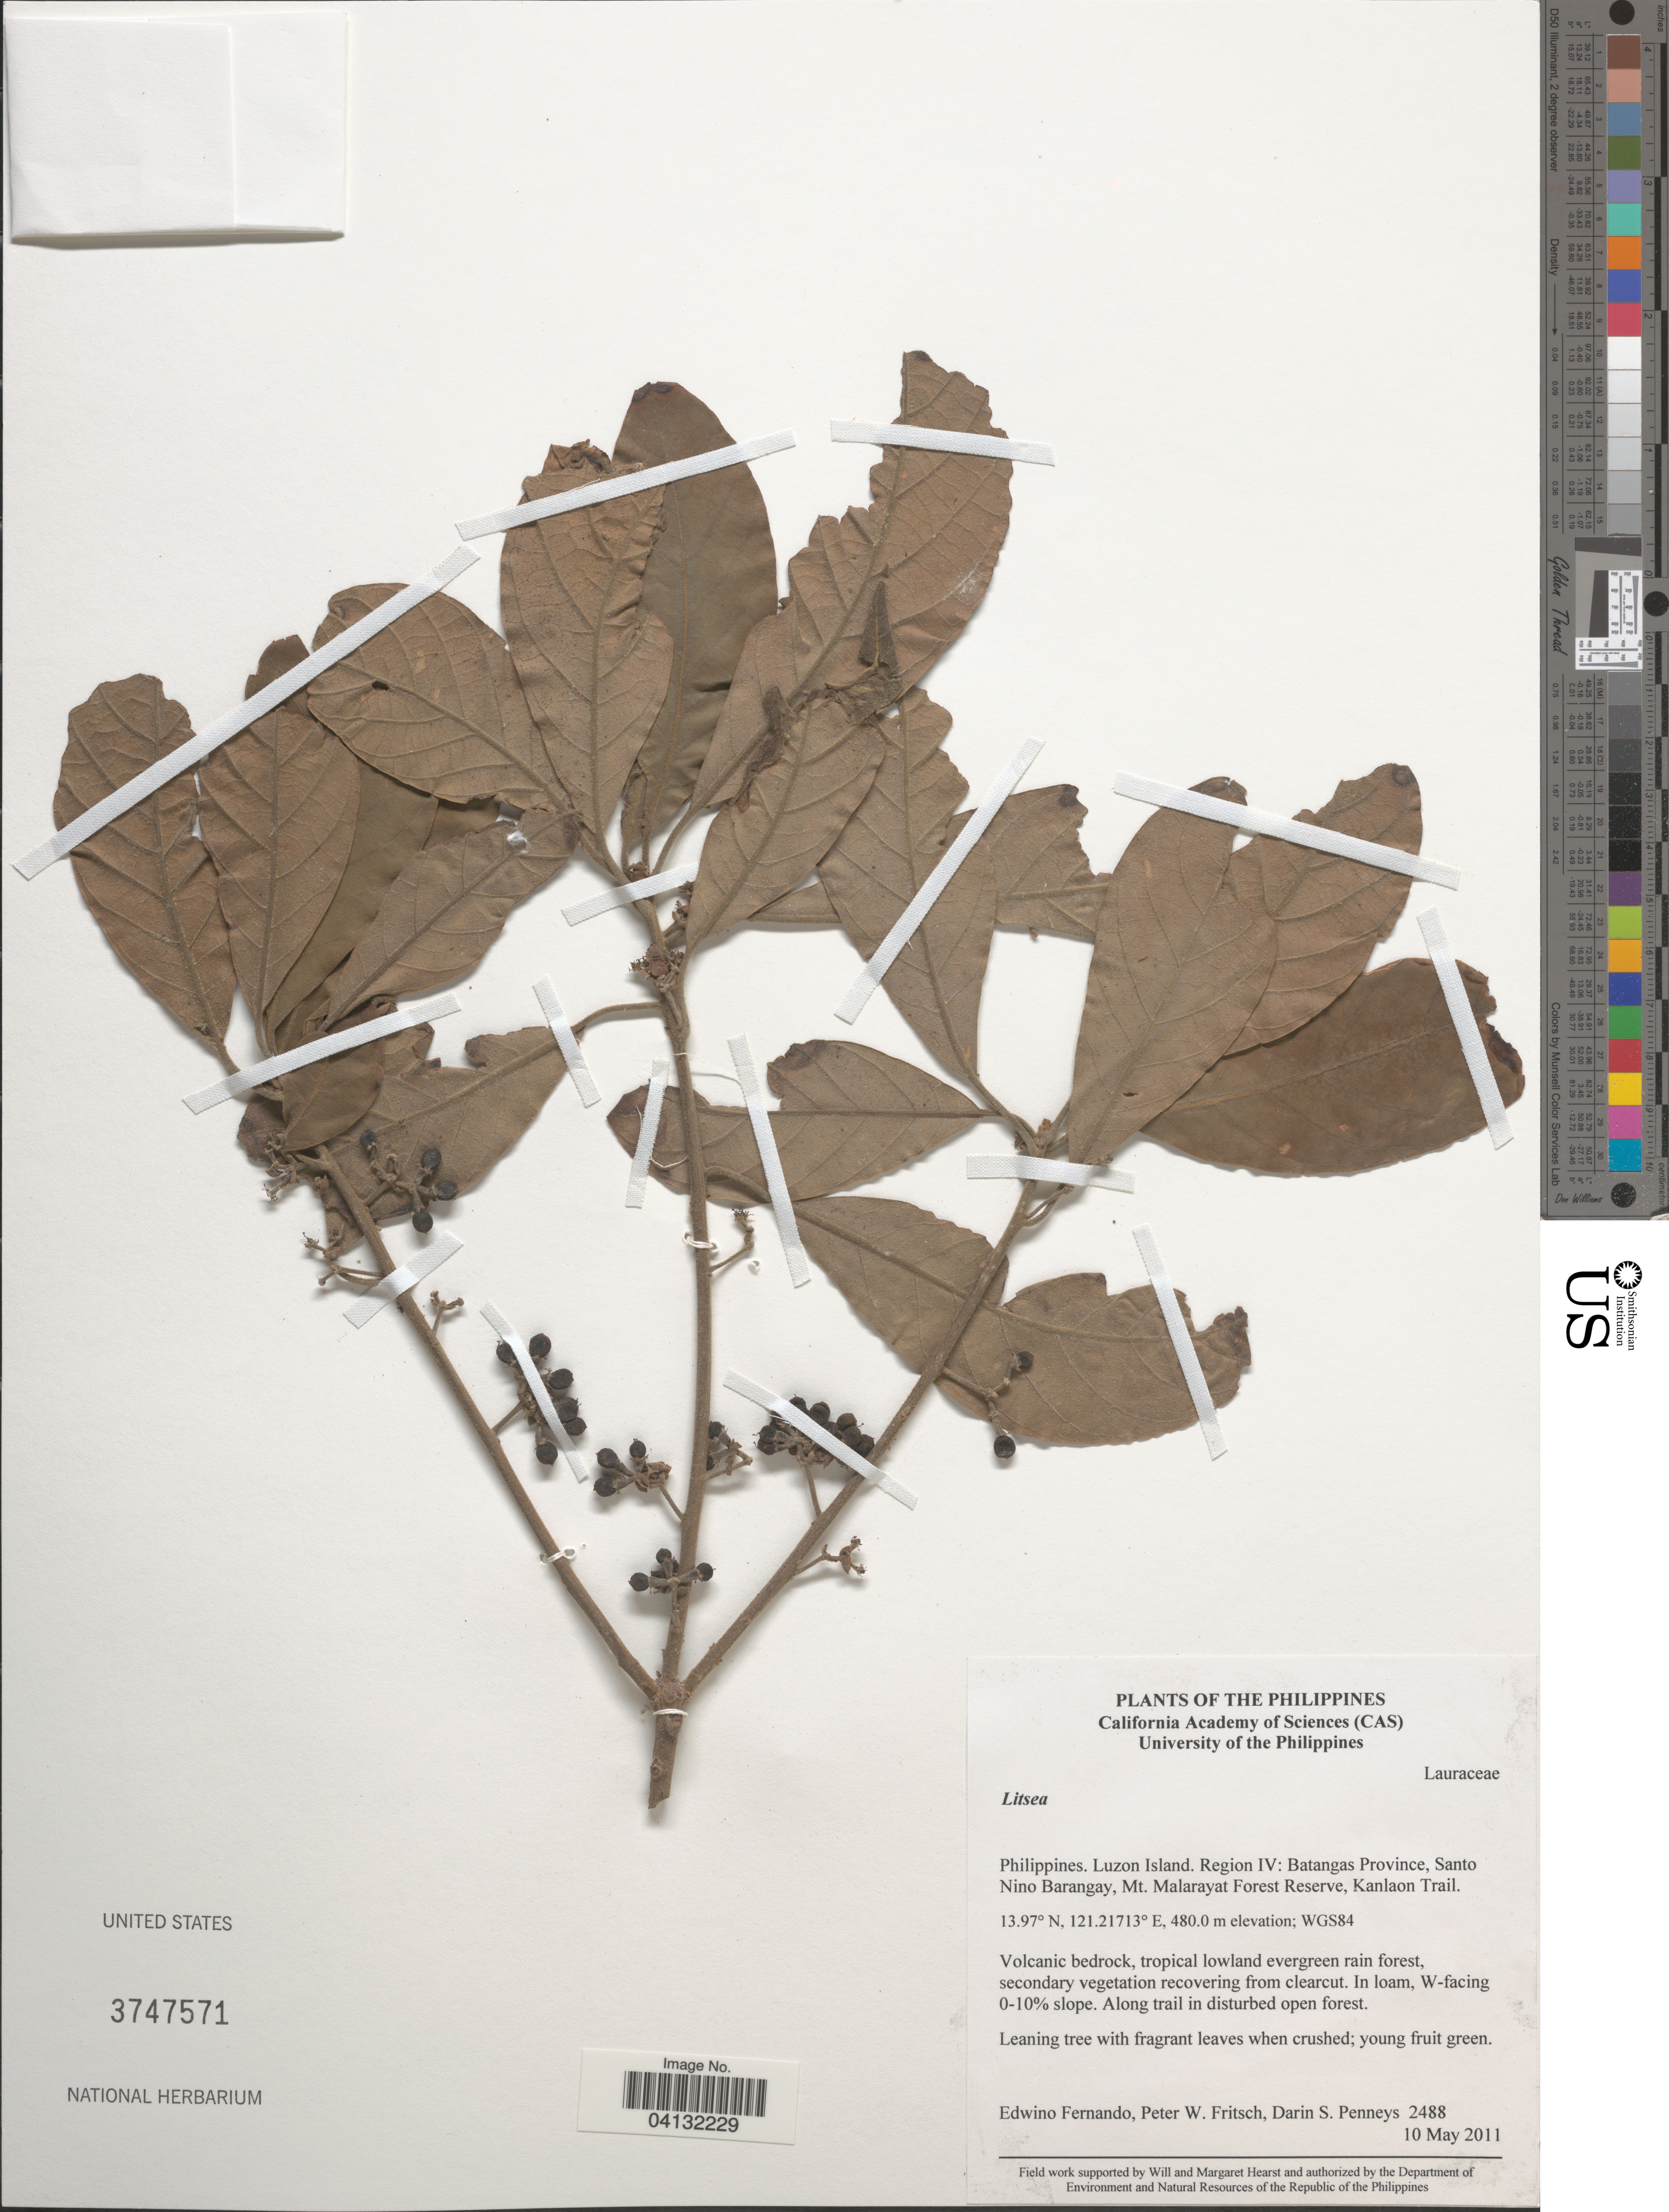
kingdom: Plantae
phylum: Tracheophyta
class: Magnoliopsida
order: Laurales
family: Lauraceae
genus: Litsea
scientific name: Litsea sp.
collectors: E. S. Fernando, P. W. Fritsch & D. S. Penneys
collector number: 2488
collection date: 2011-05-10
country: Philippines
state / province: Calabarzon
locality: Luzon Island. Region IV: Batangas Province, Santo Nino Barangay, Mt. Malarayat Forest Reserve, Kanlaon Trail. WGS84. W-facing 0-10% slope.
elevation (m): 480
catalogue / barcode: US 3747571